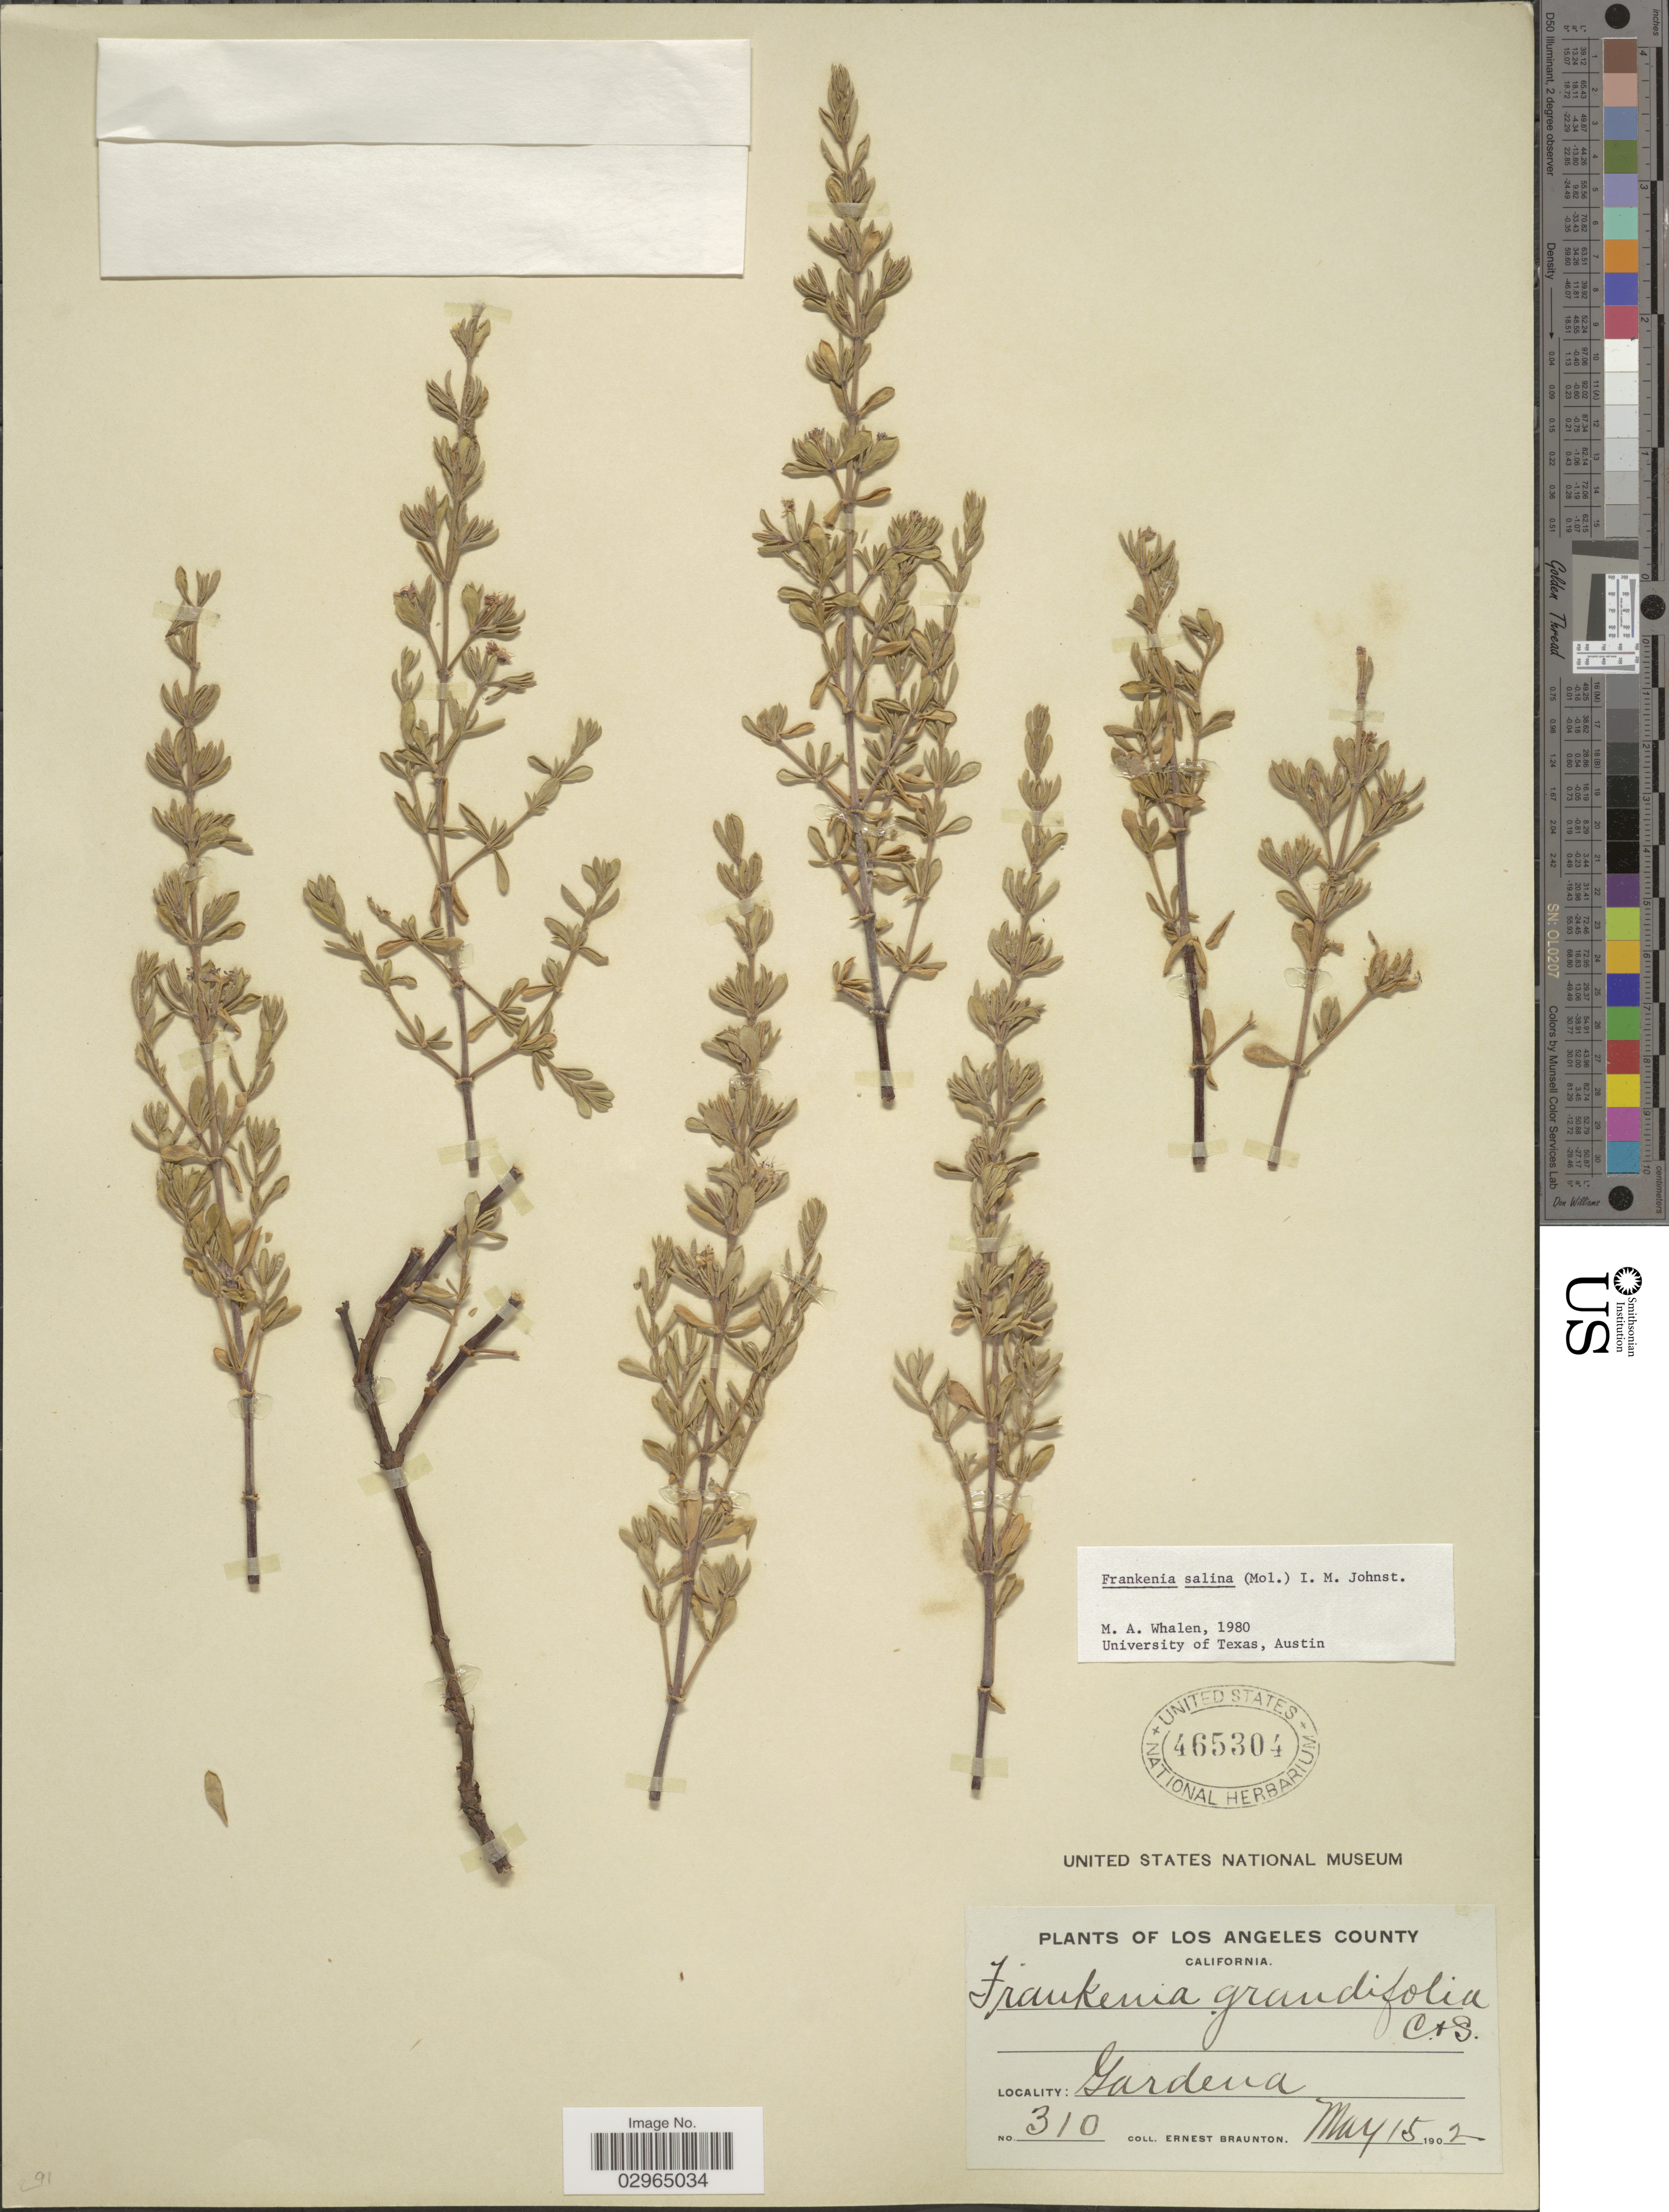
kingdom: Plantae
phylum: Tracheophyta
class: Magnoliopsida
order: Caryophyllales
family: Frankeniaceae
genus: Frankenia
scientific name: Frankenia salina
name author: (Molina) I.M. Johnst.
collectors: E. Braunton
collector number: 310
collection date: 1902-05-15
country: United States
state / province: California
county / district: Los Angeles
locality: Los Angeles County. Gardena.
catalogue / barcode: US 465304